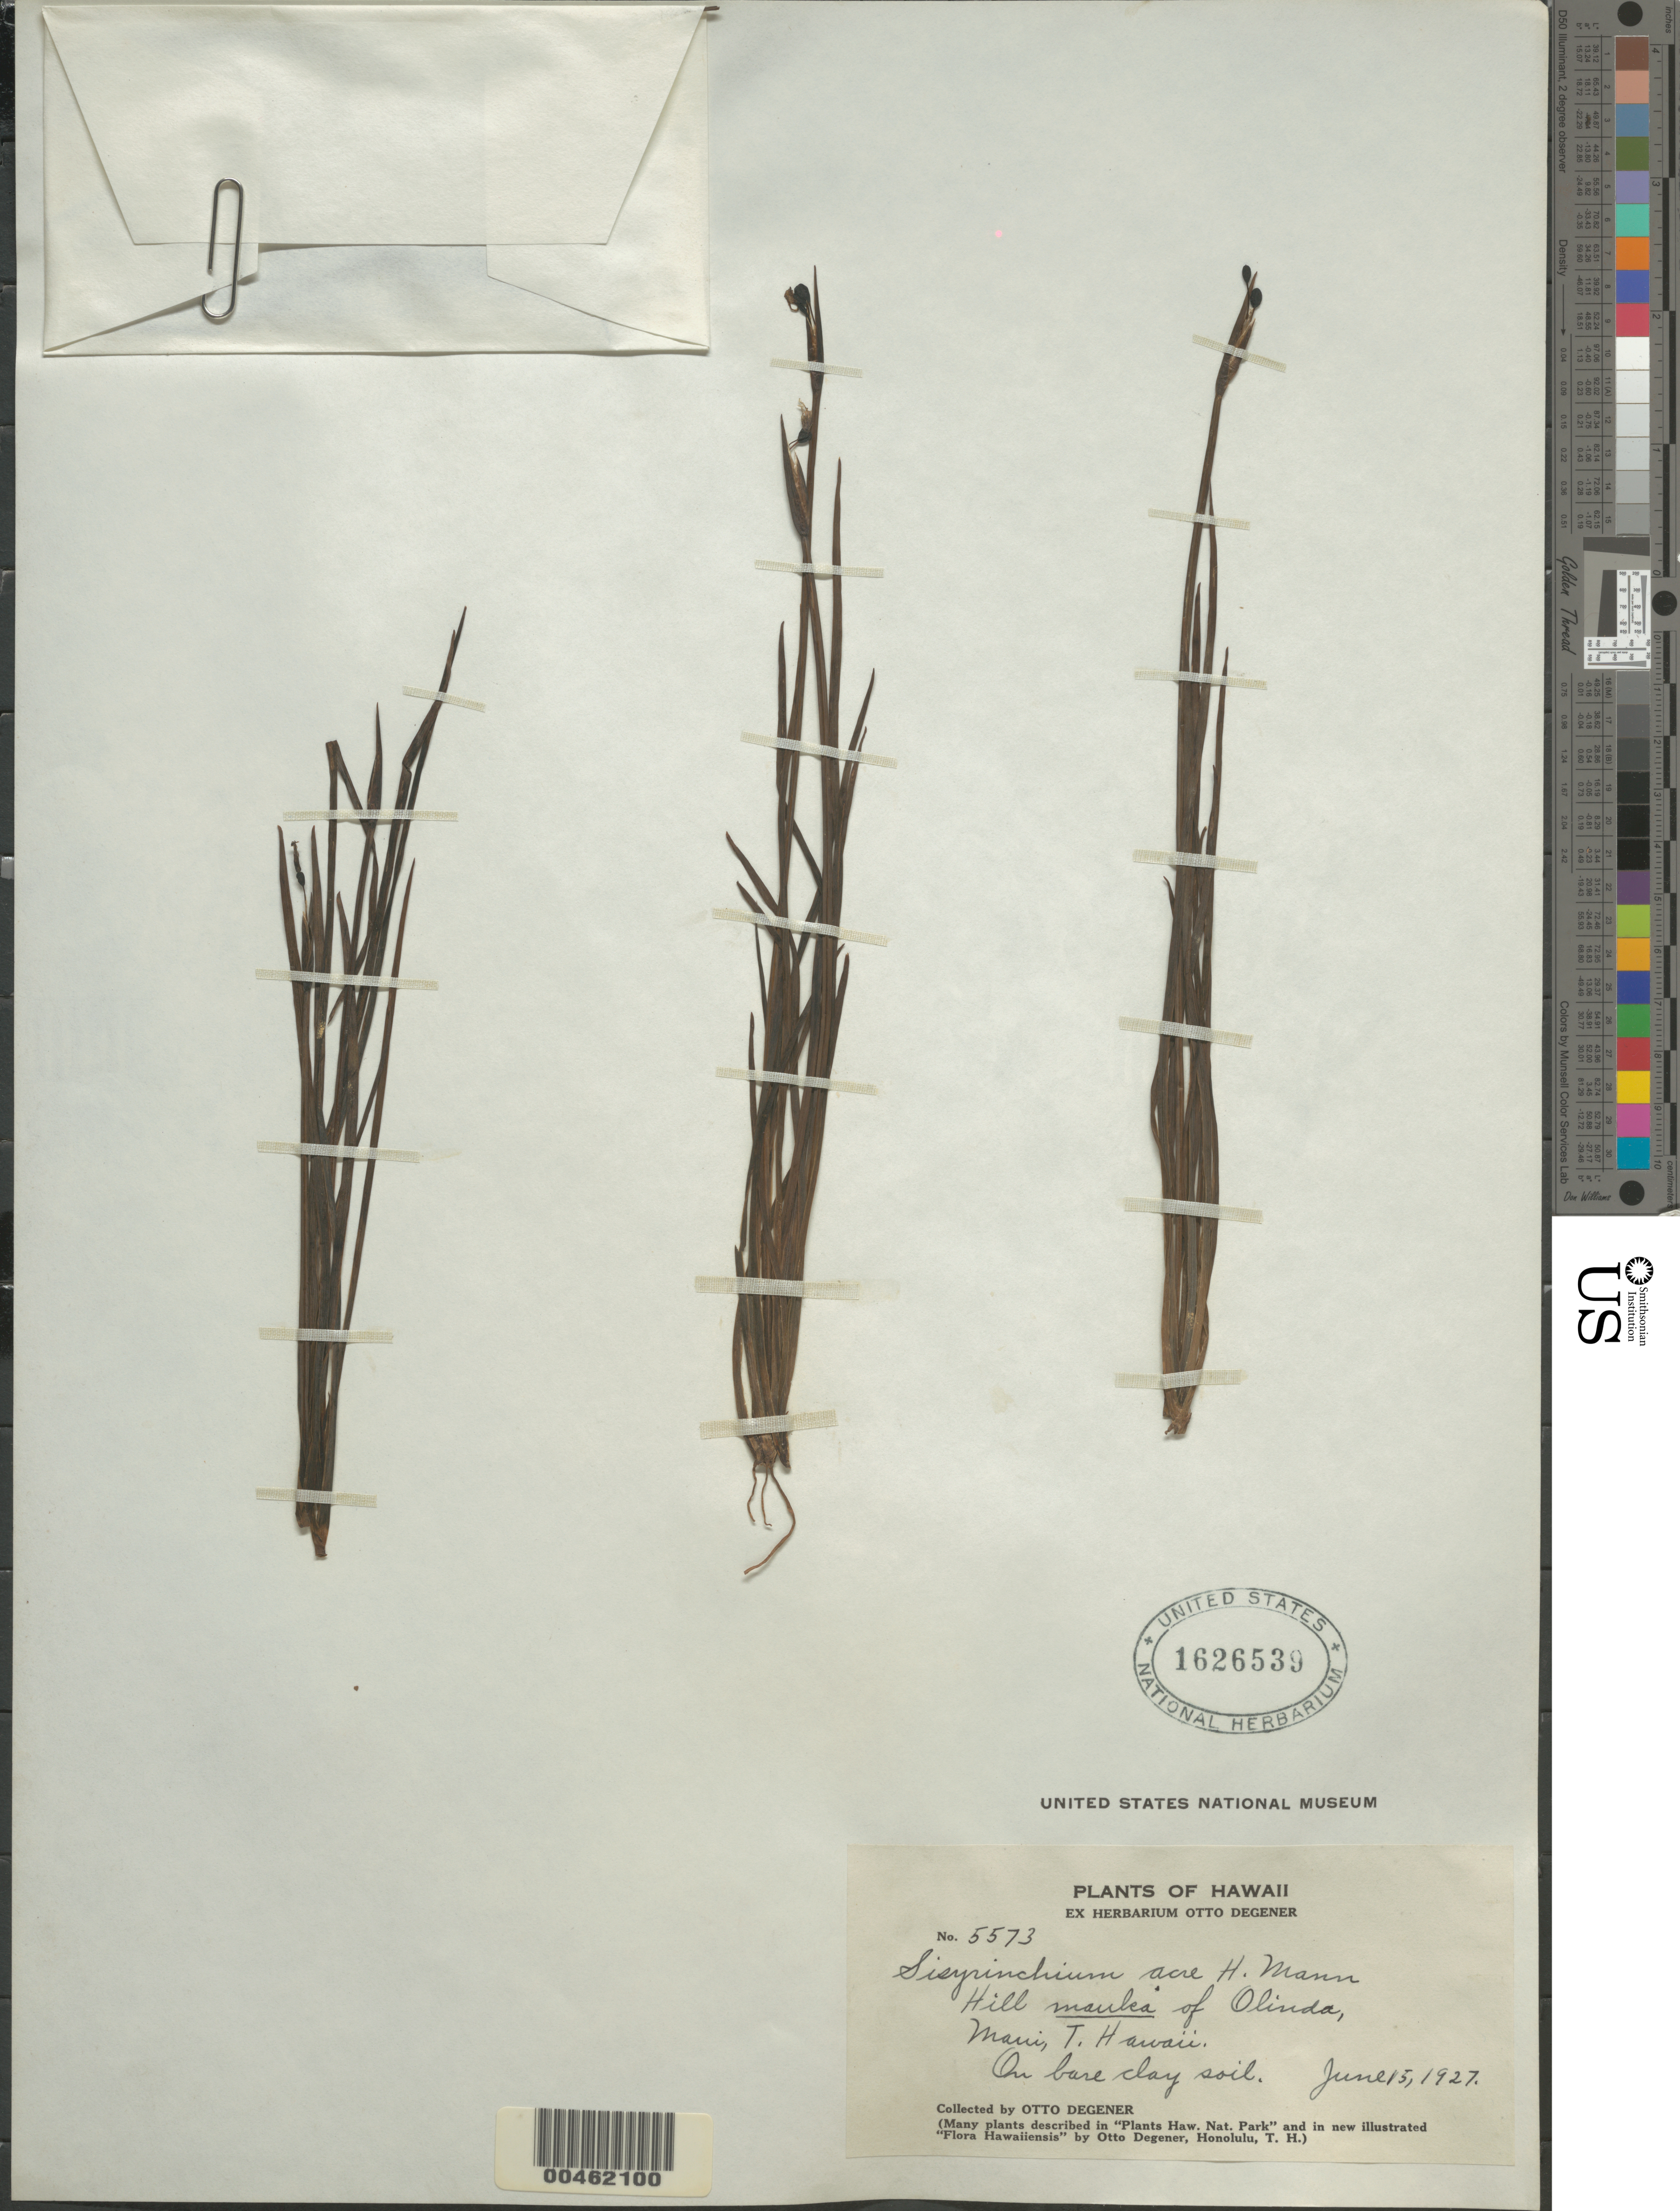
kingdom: Plantae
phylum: Tracheophyta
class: Liliopsida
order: Asparagales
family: Iridaceae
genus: Sisyrinchium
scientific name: Sisyrinchium acre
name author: H. Mann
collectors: O. Degener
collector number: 5573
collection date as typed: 15 Jun 1927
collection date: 1927-06-15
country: United States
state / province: Hawaii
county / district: Maui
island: Maui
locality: Hill mauka of Olinda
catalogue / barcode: US 1626539